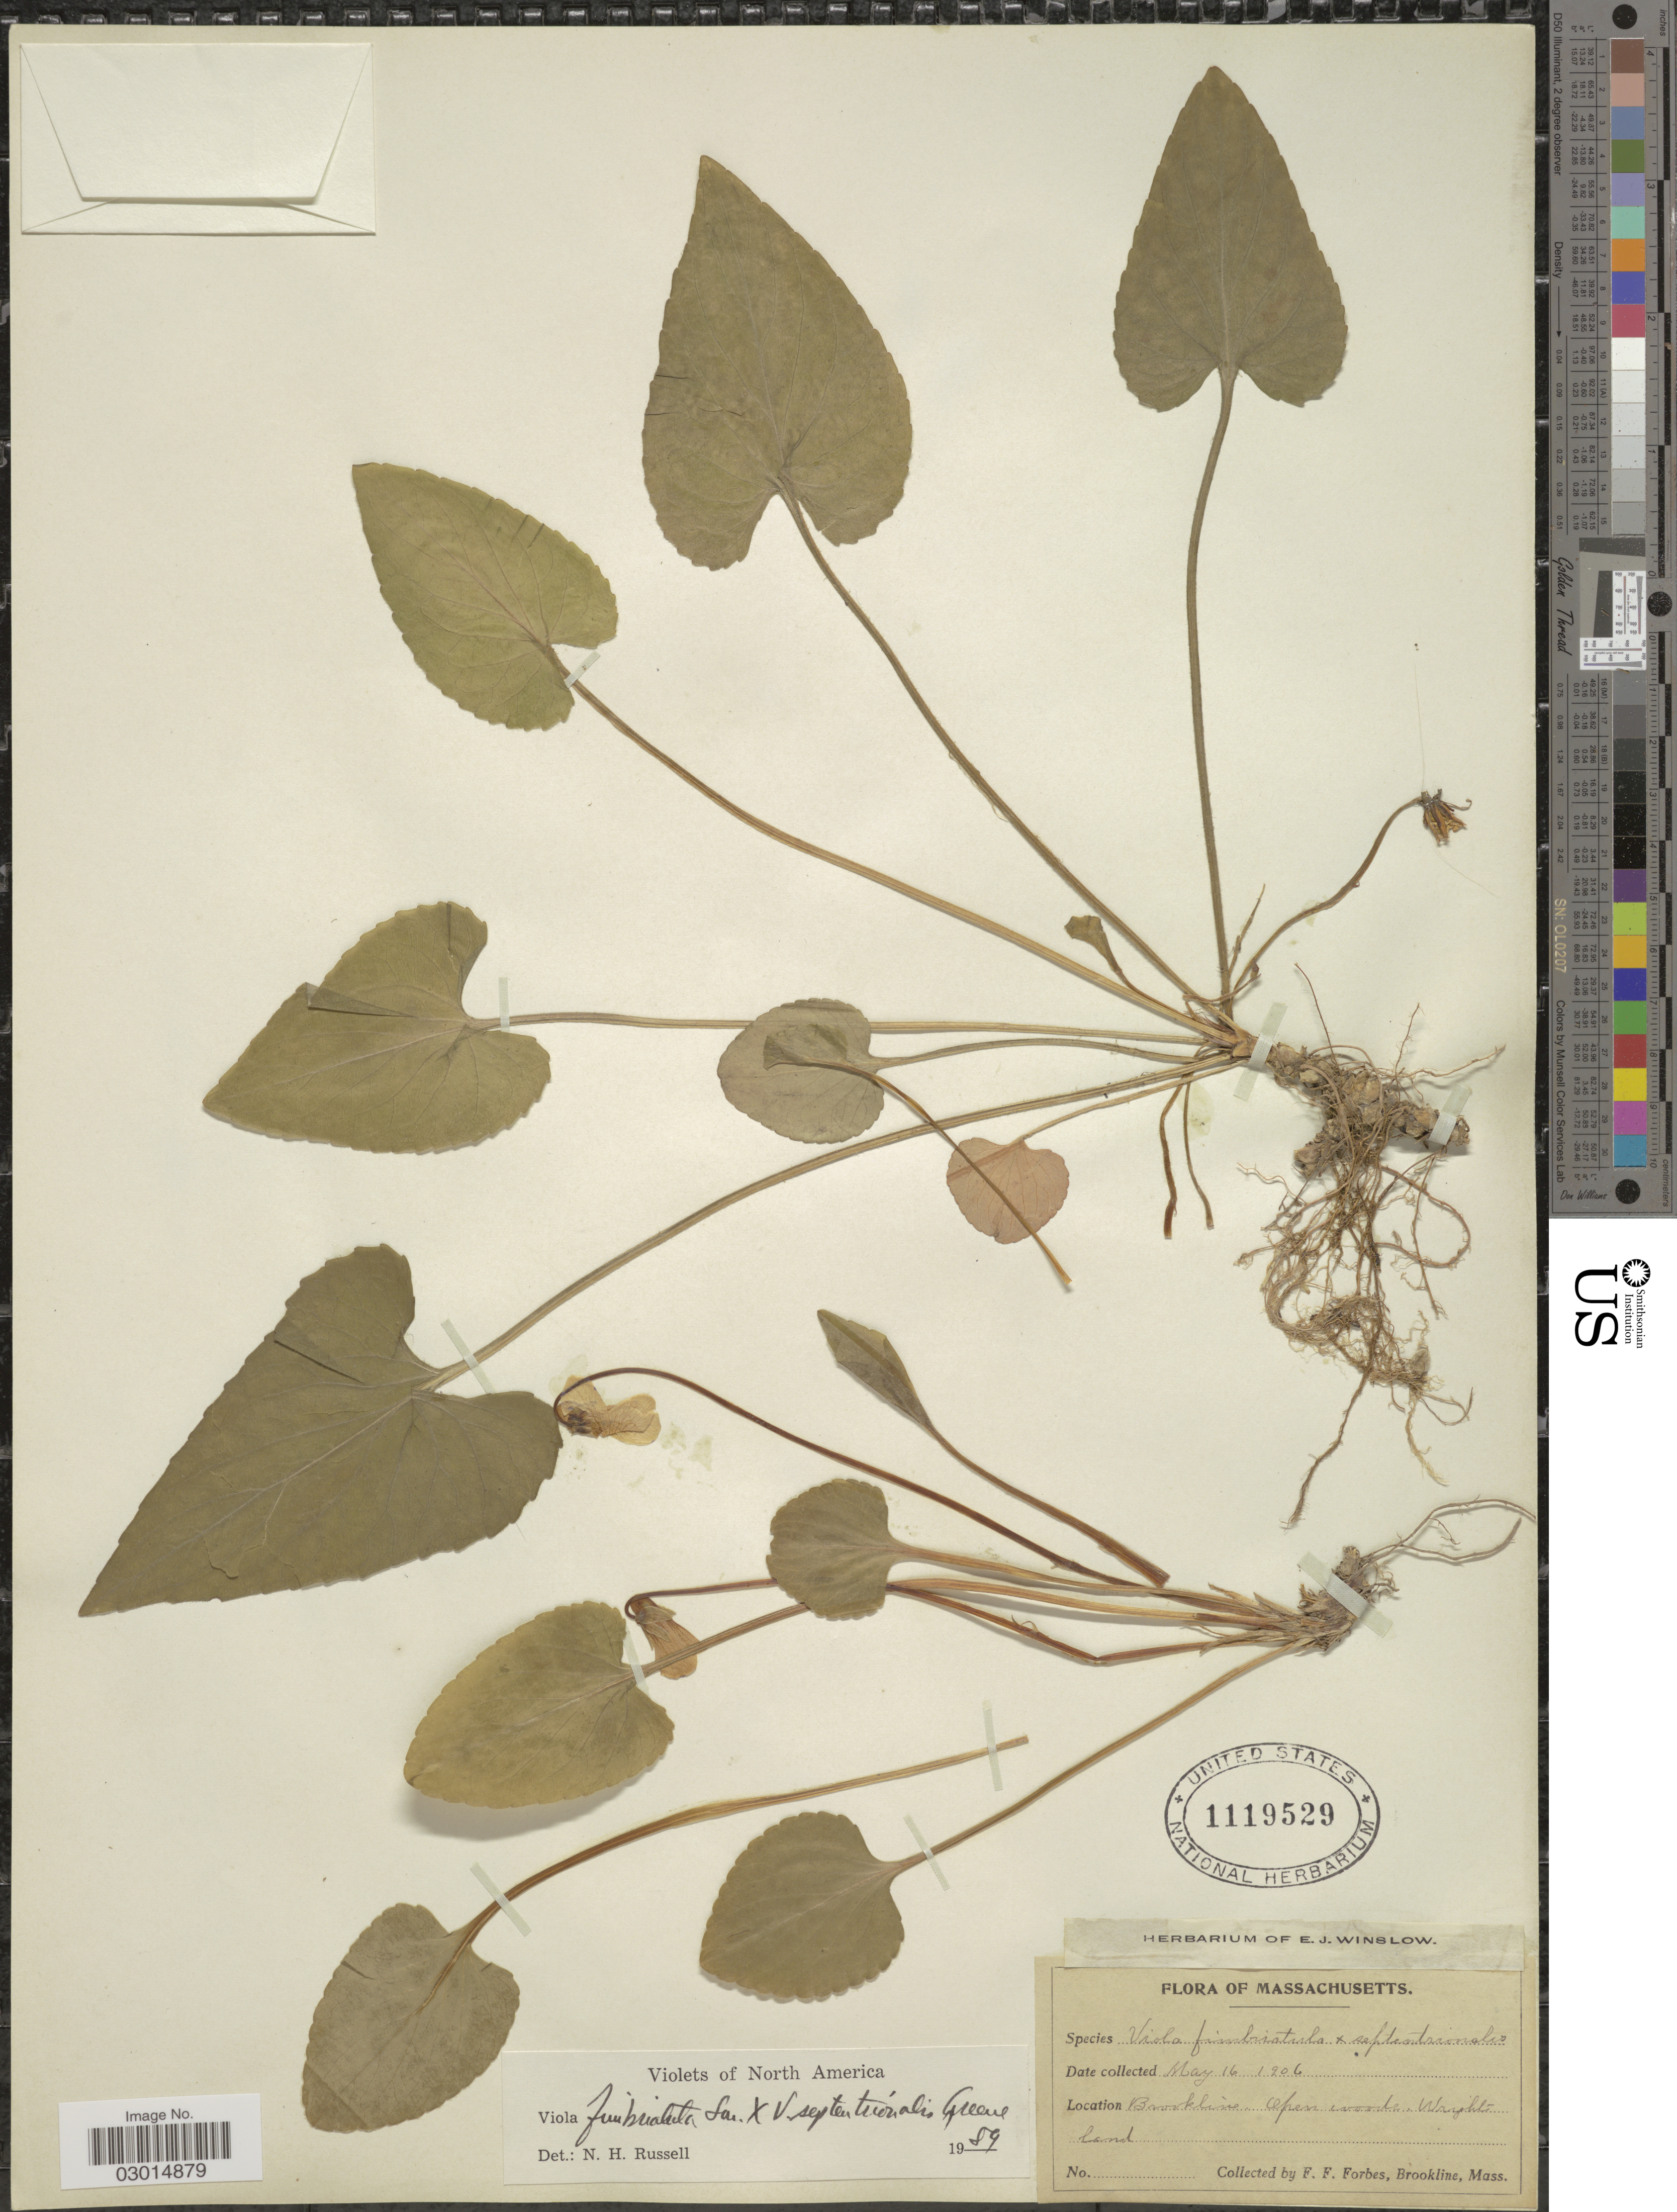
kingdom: Plantae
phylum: Tracheophyta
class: Magnoliopsida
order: Malpighiales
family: Violaceae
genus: Viola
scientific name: Viola fimbriatula x V. septentrionalis Greene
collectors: F. Forbes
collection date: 1906-05-16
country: United States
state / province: Massachusetts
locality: Brookline.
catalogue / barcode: US 1119529